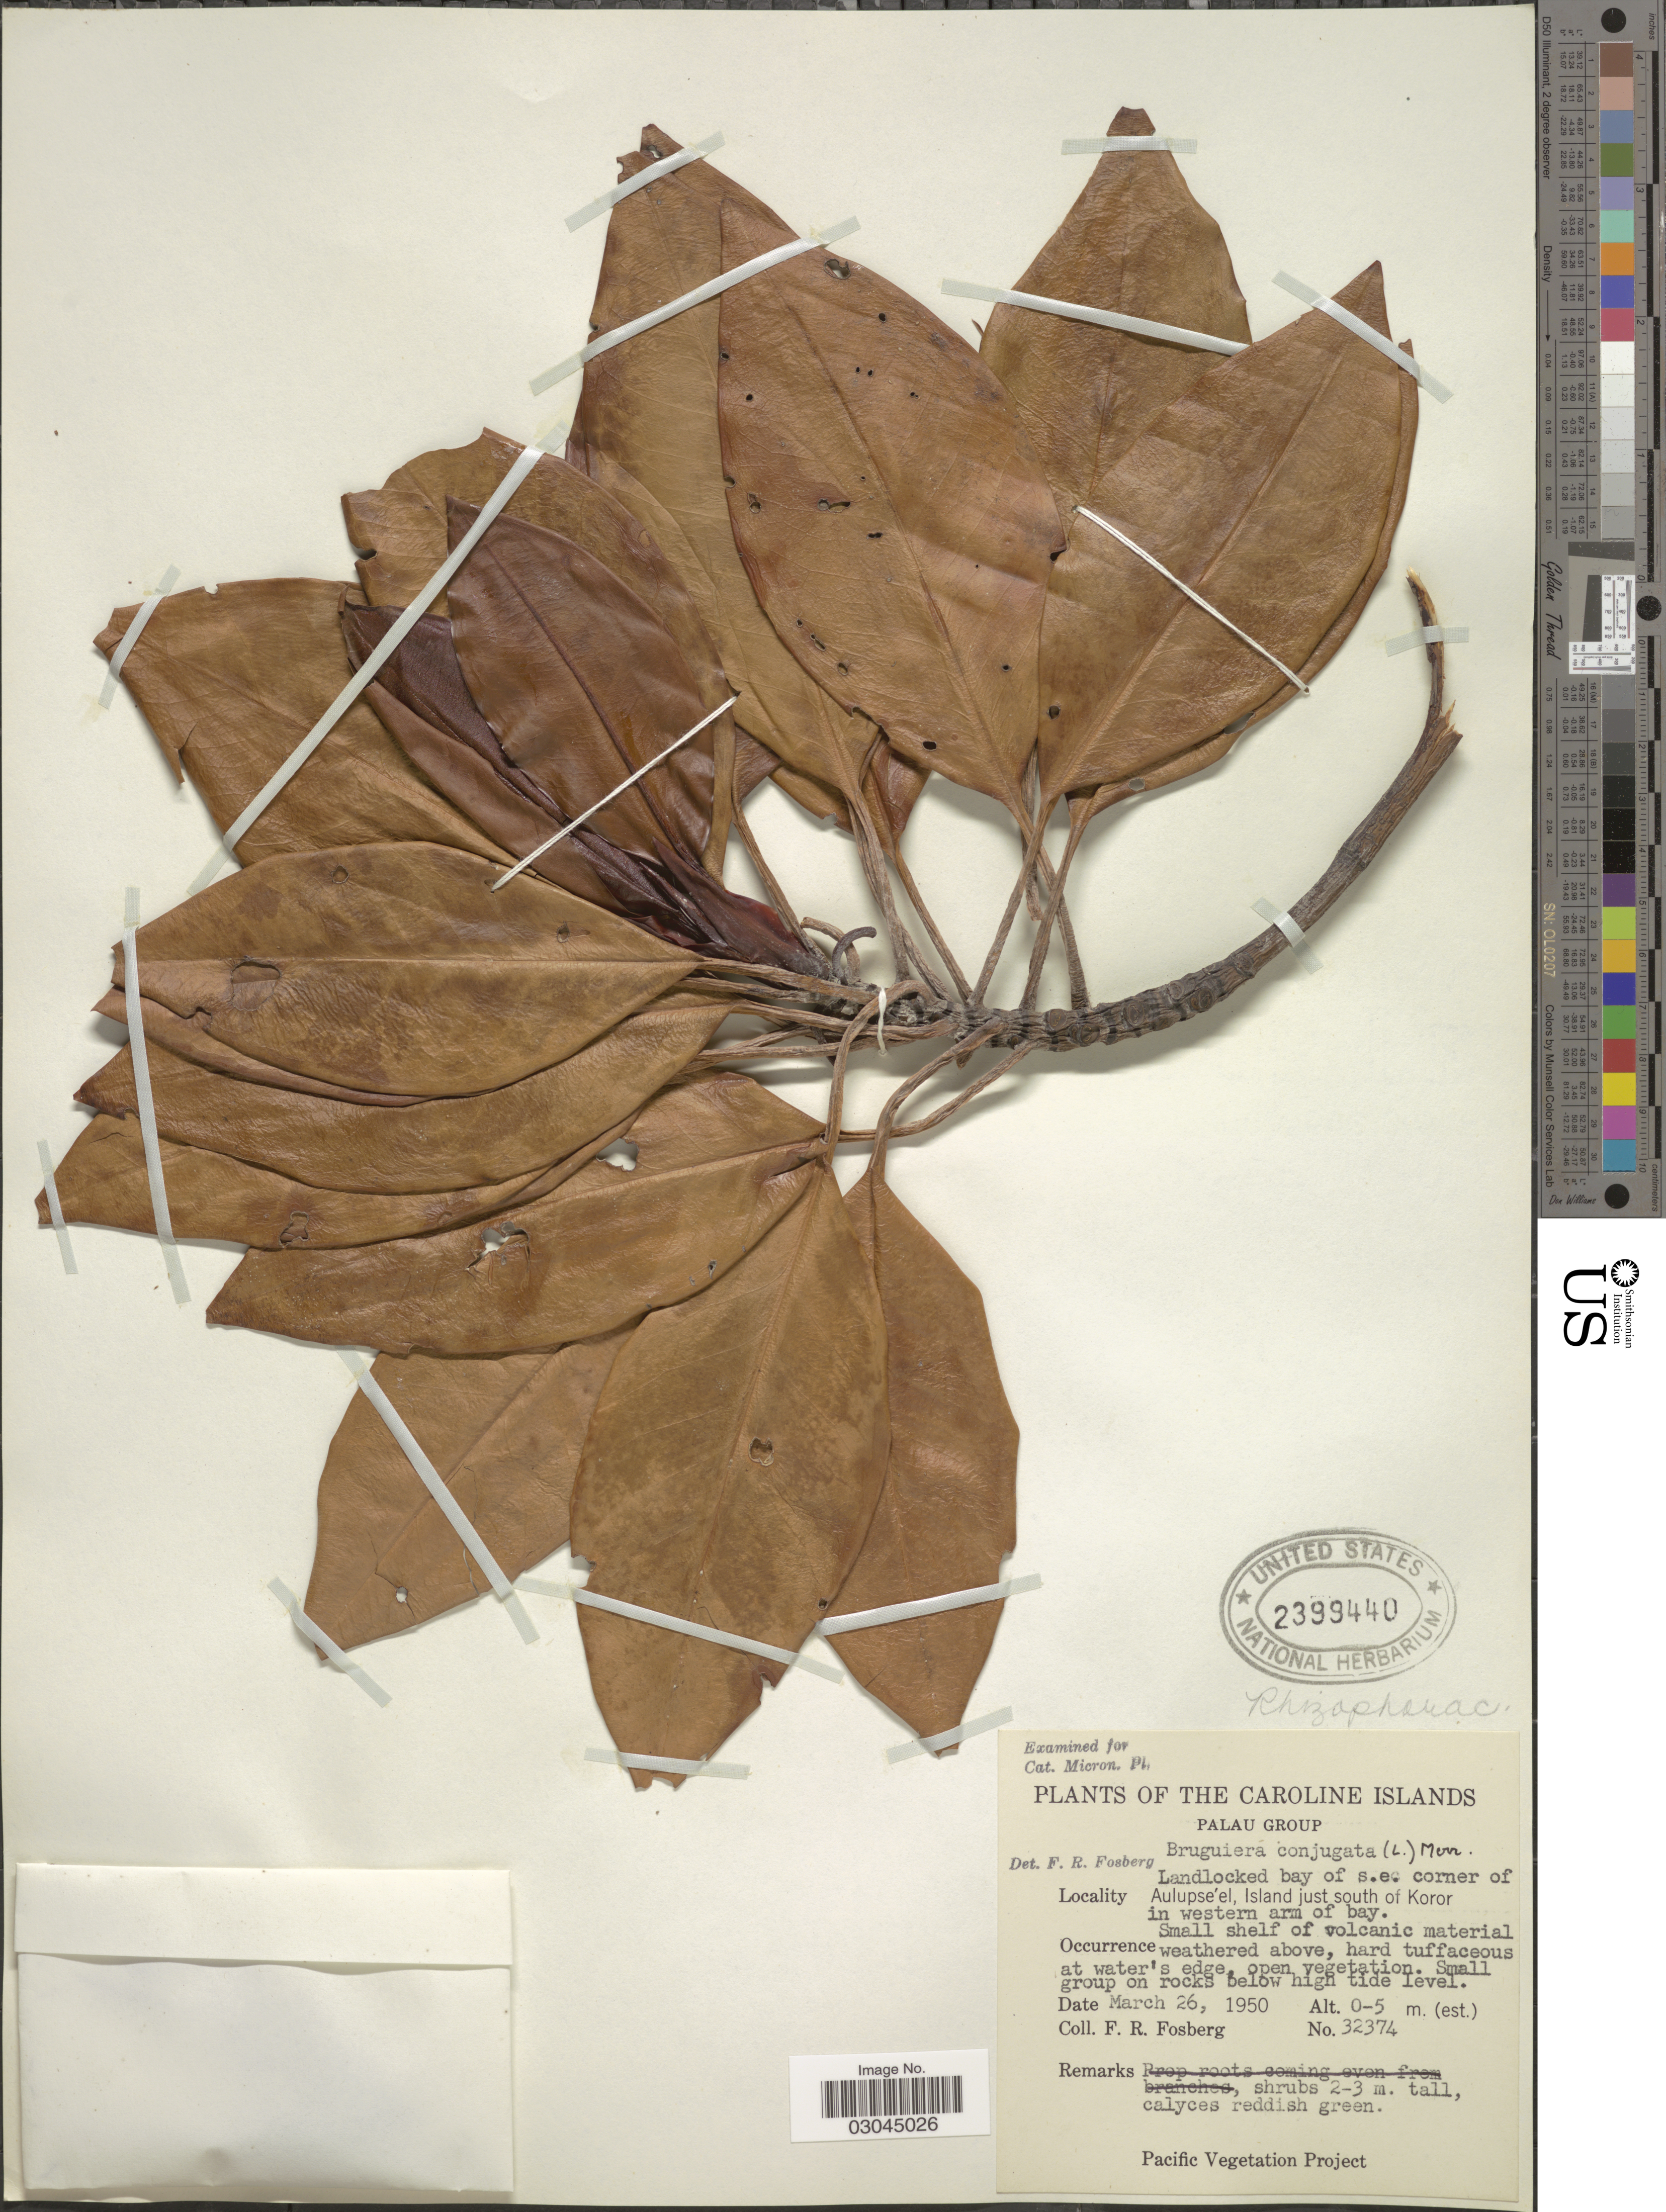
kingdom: Plantae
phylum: Tracheophyta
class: Magnoliopsida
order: Malpighiales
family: Rhizophoraceae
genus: Bruguiera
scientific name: Bruguiera gymnorhiza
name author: (L.) Savigny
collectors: F. R. Fosberg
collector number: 32374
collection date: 1950-03-26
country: Palau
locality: The Caroline Islands, Palau Group, Aulupse'el, Island just south of Koror in western arm of bay.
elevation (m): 0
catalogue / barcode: US 2399440